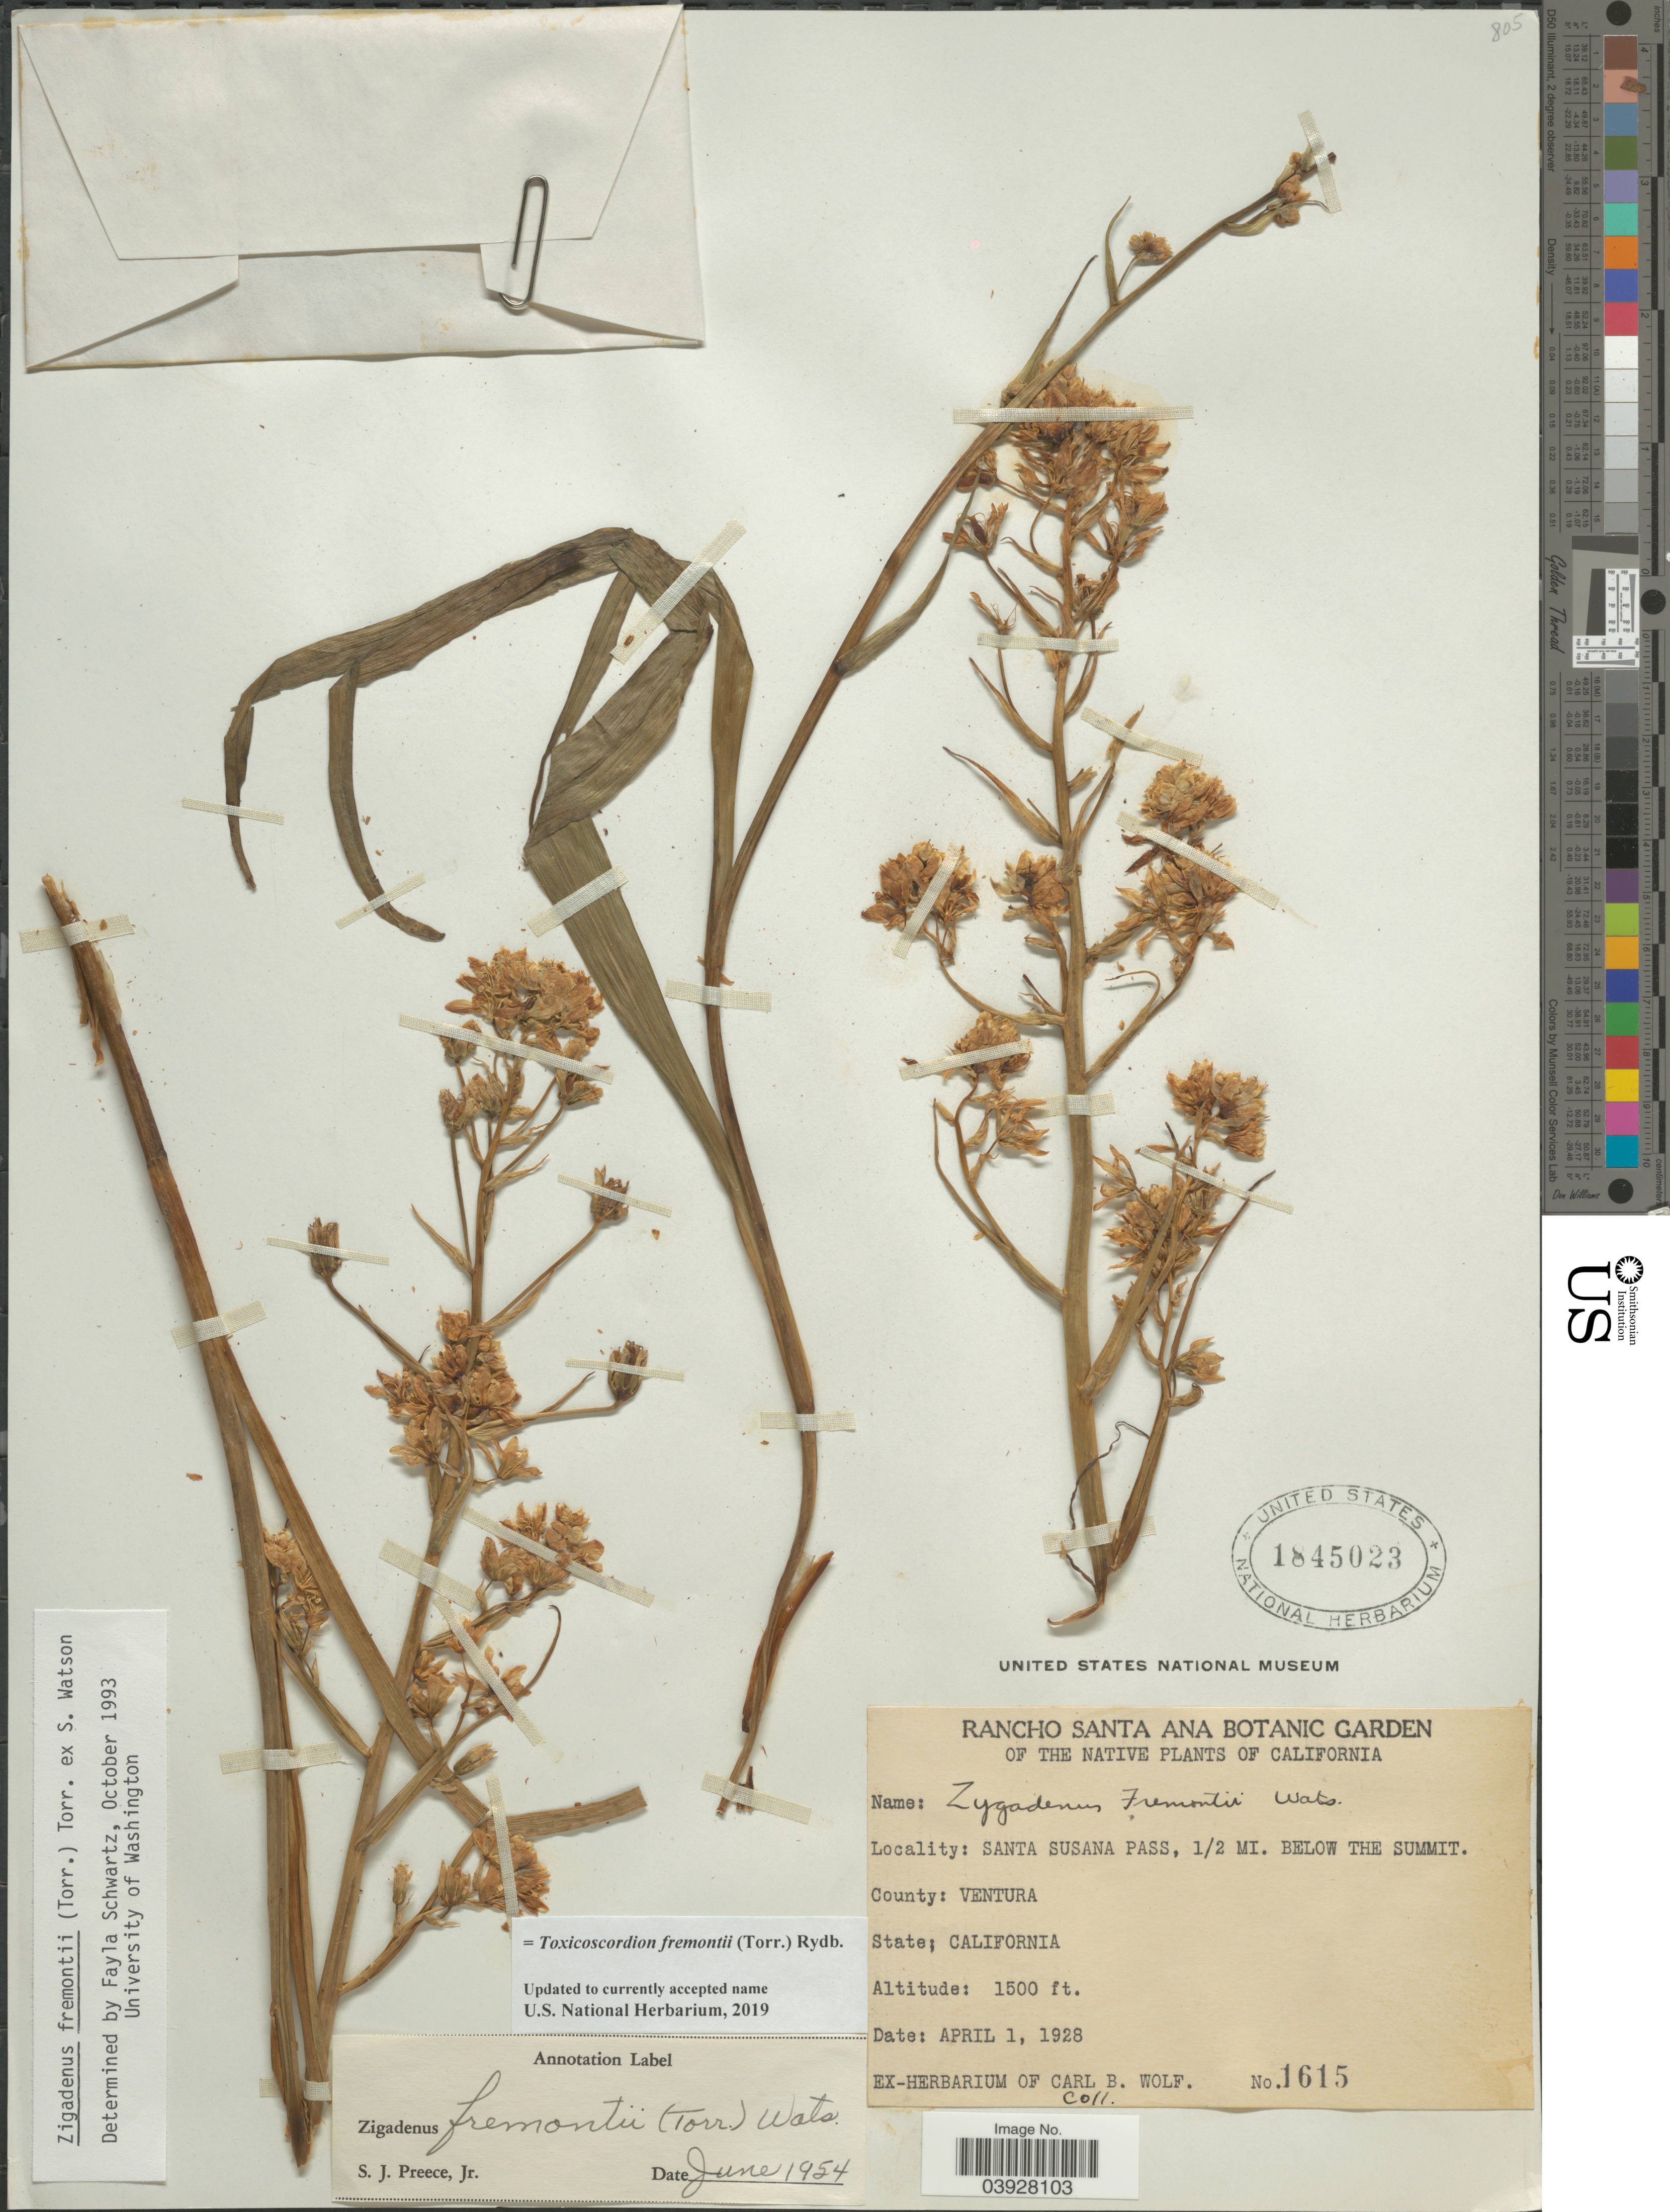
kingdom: Plantae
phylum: Tracheophyta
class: Liliopsida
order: Liliales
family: Melanthiaceae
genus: Toxicoscordion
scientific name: Toxicoscordion fremontii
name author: (Torr.) Rydb.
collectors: C. B. Wolf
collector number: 1615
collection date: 1928-04-01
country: United States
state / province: California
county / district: Ventura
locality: Santa Susana Pass, 1/2 mi. below the summit. County: Ventura.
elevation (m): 457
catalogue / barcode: US 1845023